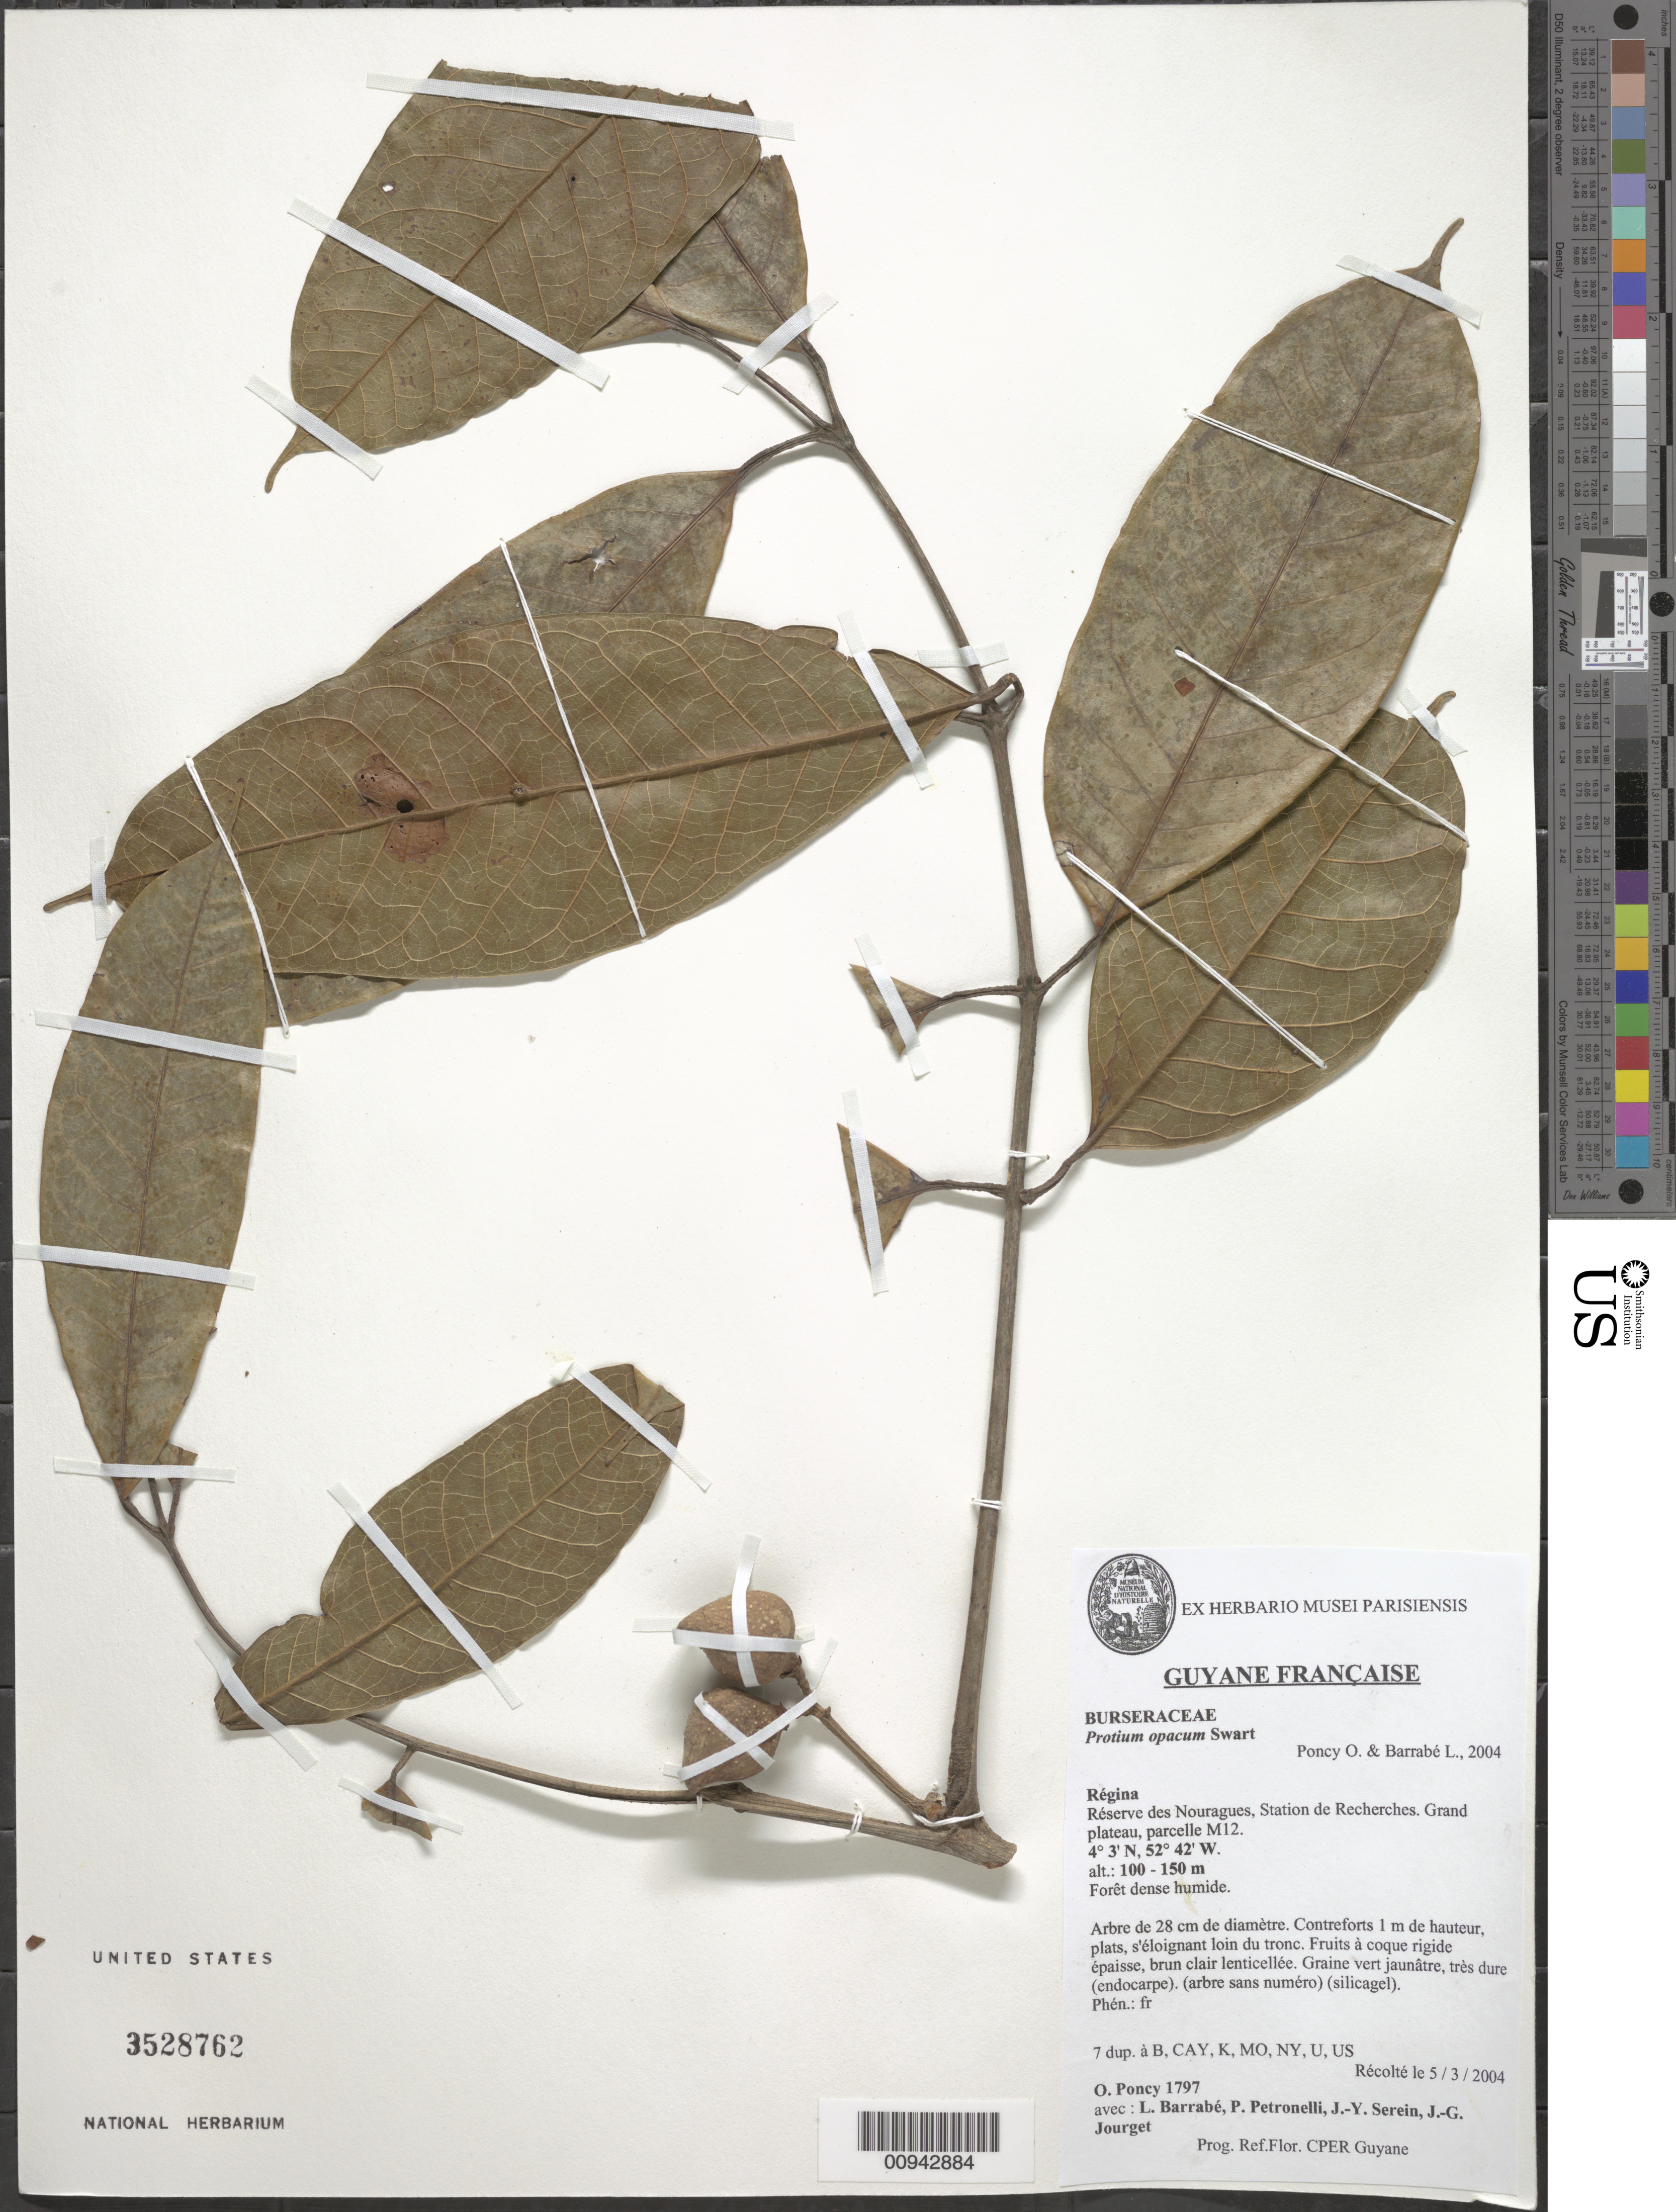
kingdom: Plantae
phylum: Tracheophyta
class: Magnoliopsida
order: Sapindales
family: Burseraceae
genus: Protium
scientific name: Protium opacum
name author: Swart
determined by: Poncy, O.; Barrabé, L.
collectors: O. Poncy, L. Barrabé, P. Petronelli, J. Serein & J. Jourget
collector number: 1797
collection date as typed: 5-Mar-04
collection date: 2004-03-05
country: French Guiana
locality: Régina, Réserve des Nouragues, Station de Recherches. Grand plateau, parcelle M12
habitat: Foret dense humide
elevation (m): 100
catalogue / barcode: US 3528762